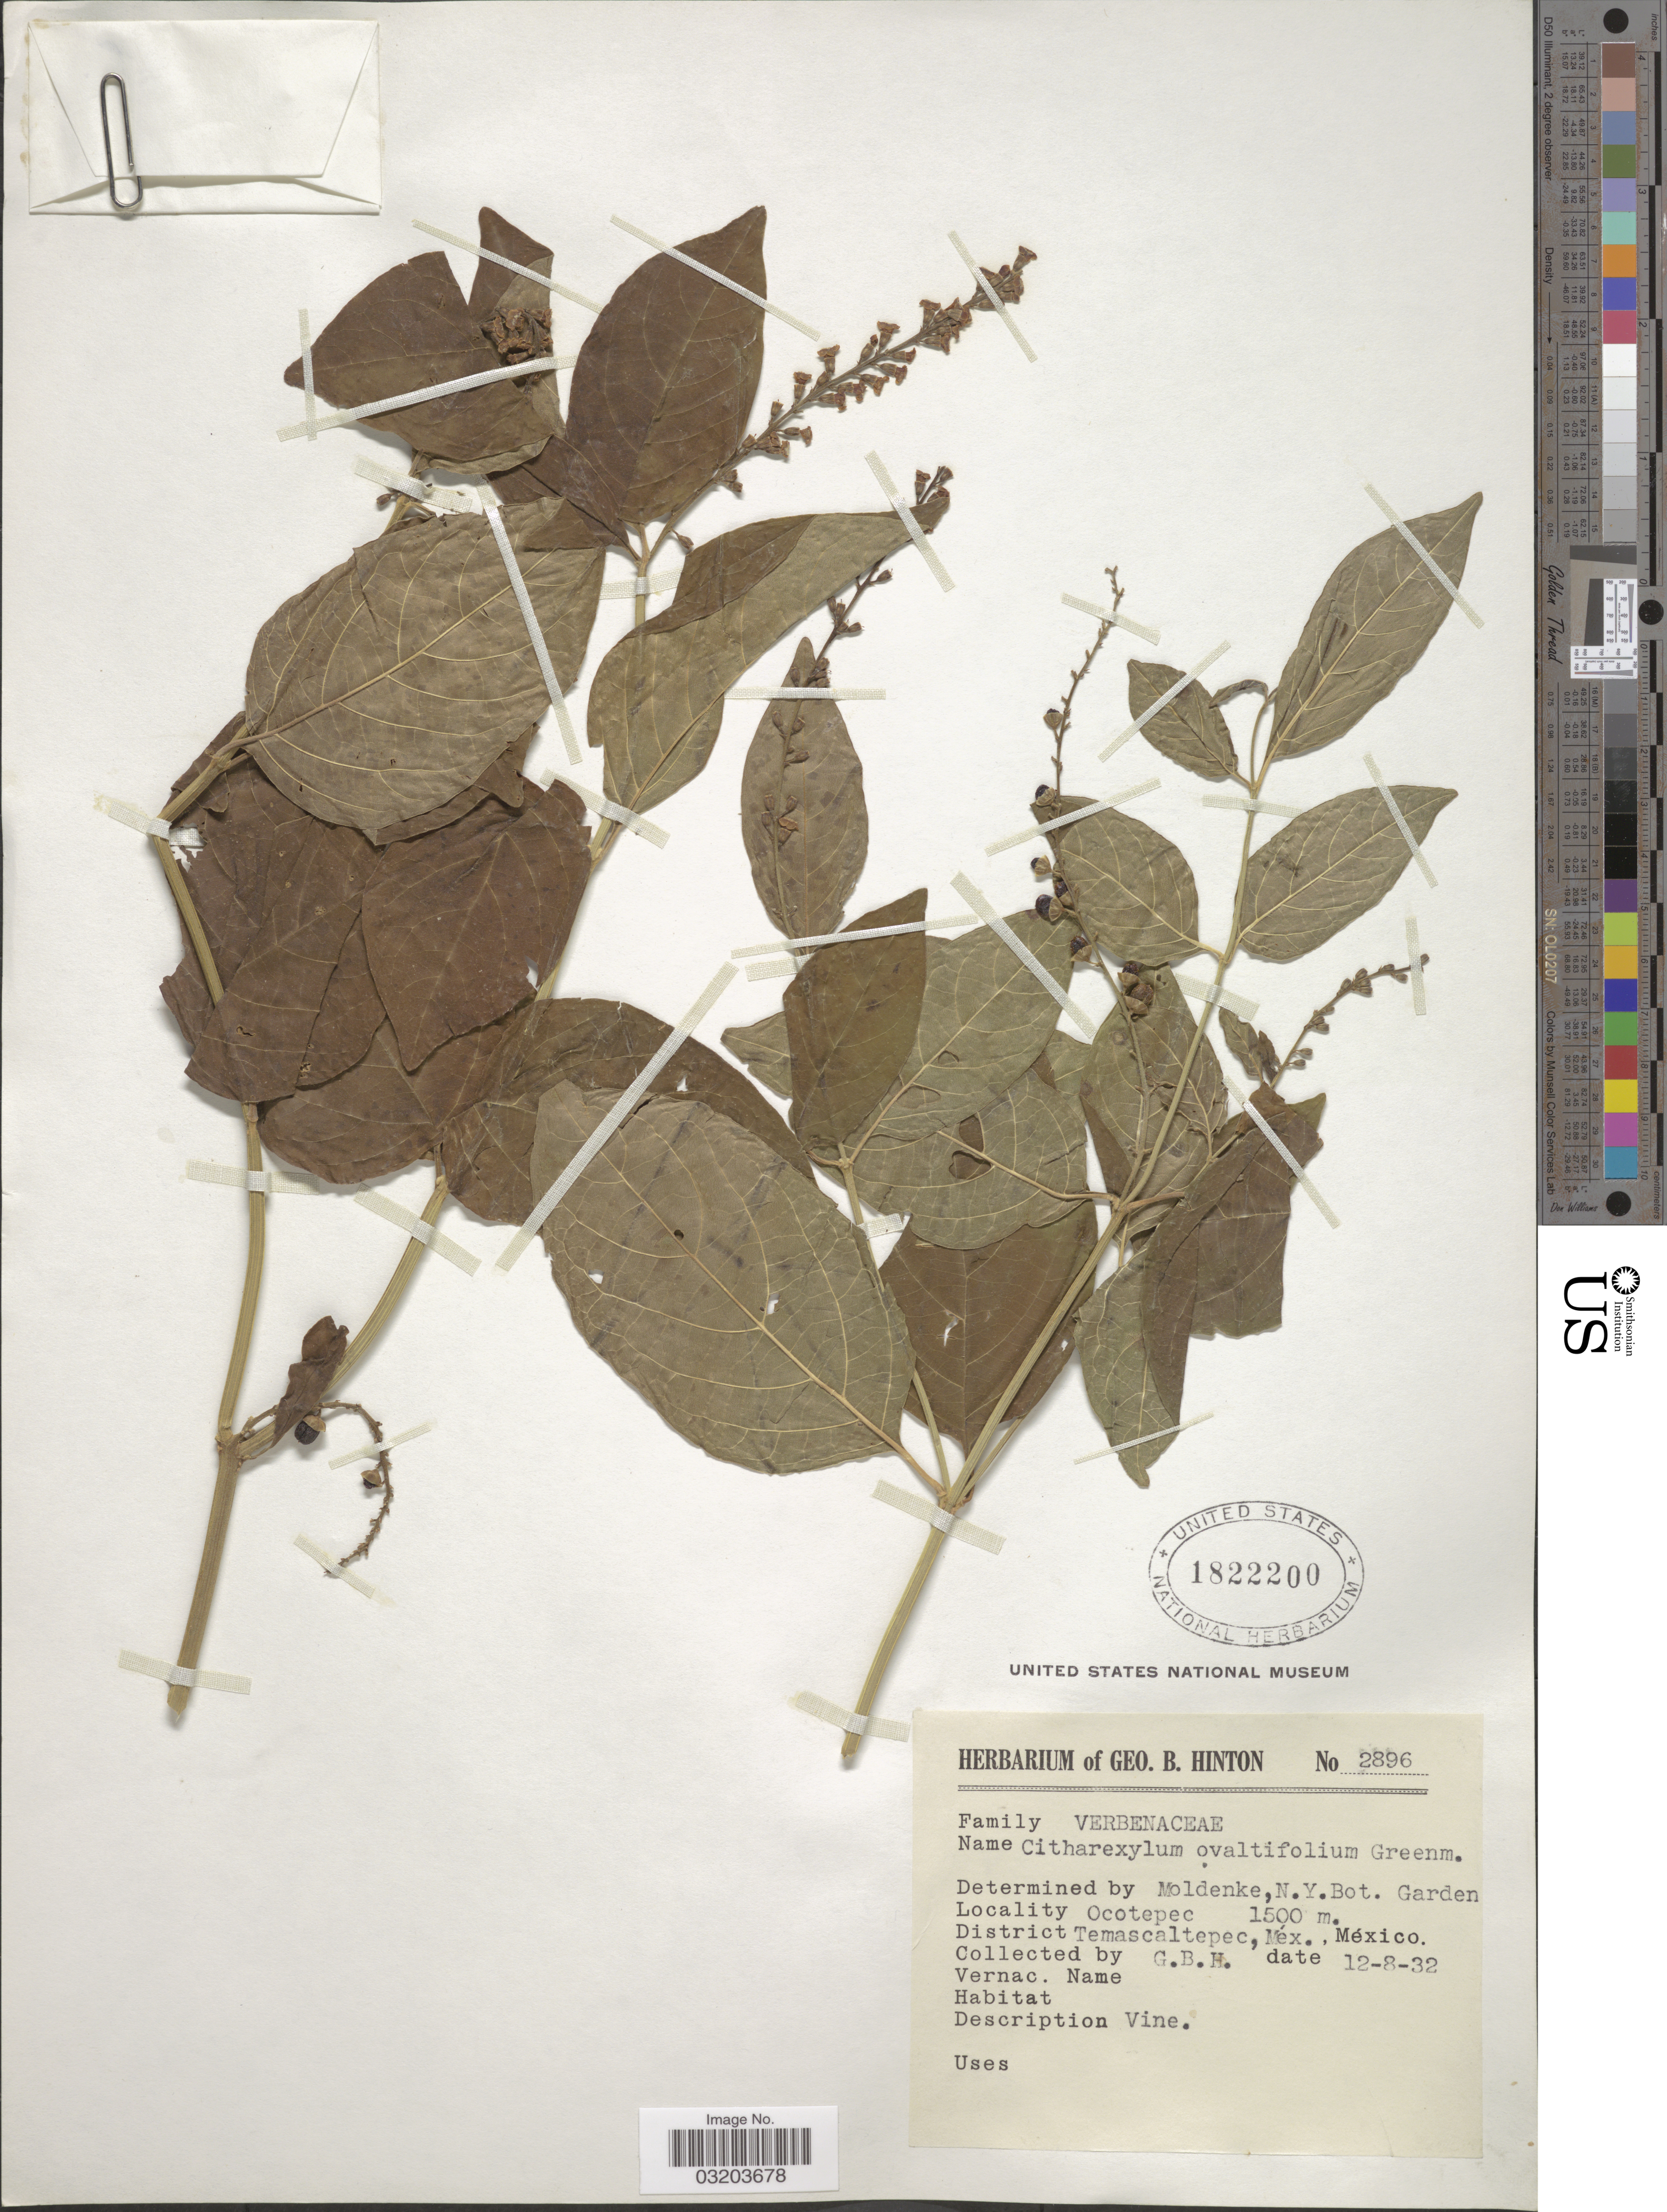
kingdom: Plantae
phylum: Tracheophyta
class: Magnoliopsida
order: Lamiales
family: Verbenaceae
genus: Citharexylum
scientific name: Citharexylum ovatifolium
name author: Greenm.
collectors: G. B. Hinton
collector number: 2896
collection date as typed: Transcribed d/m/y: 12/8/32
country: Mexico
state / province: México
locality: Ocotepec. District Temascaltepec, Méx.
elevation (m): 1500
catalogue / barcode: US 1822200